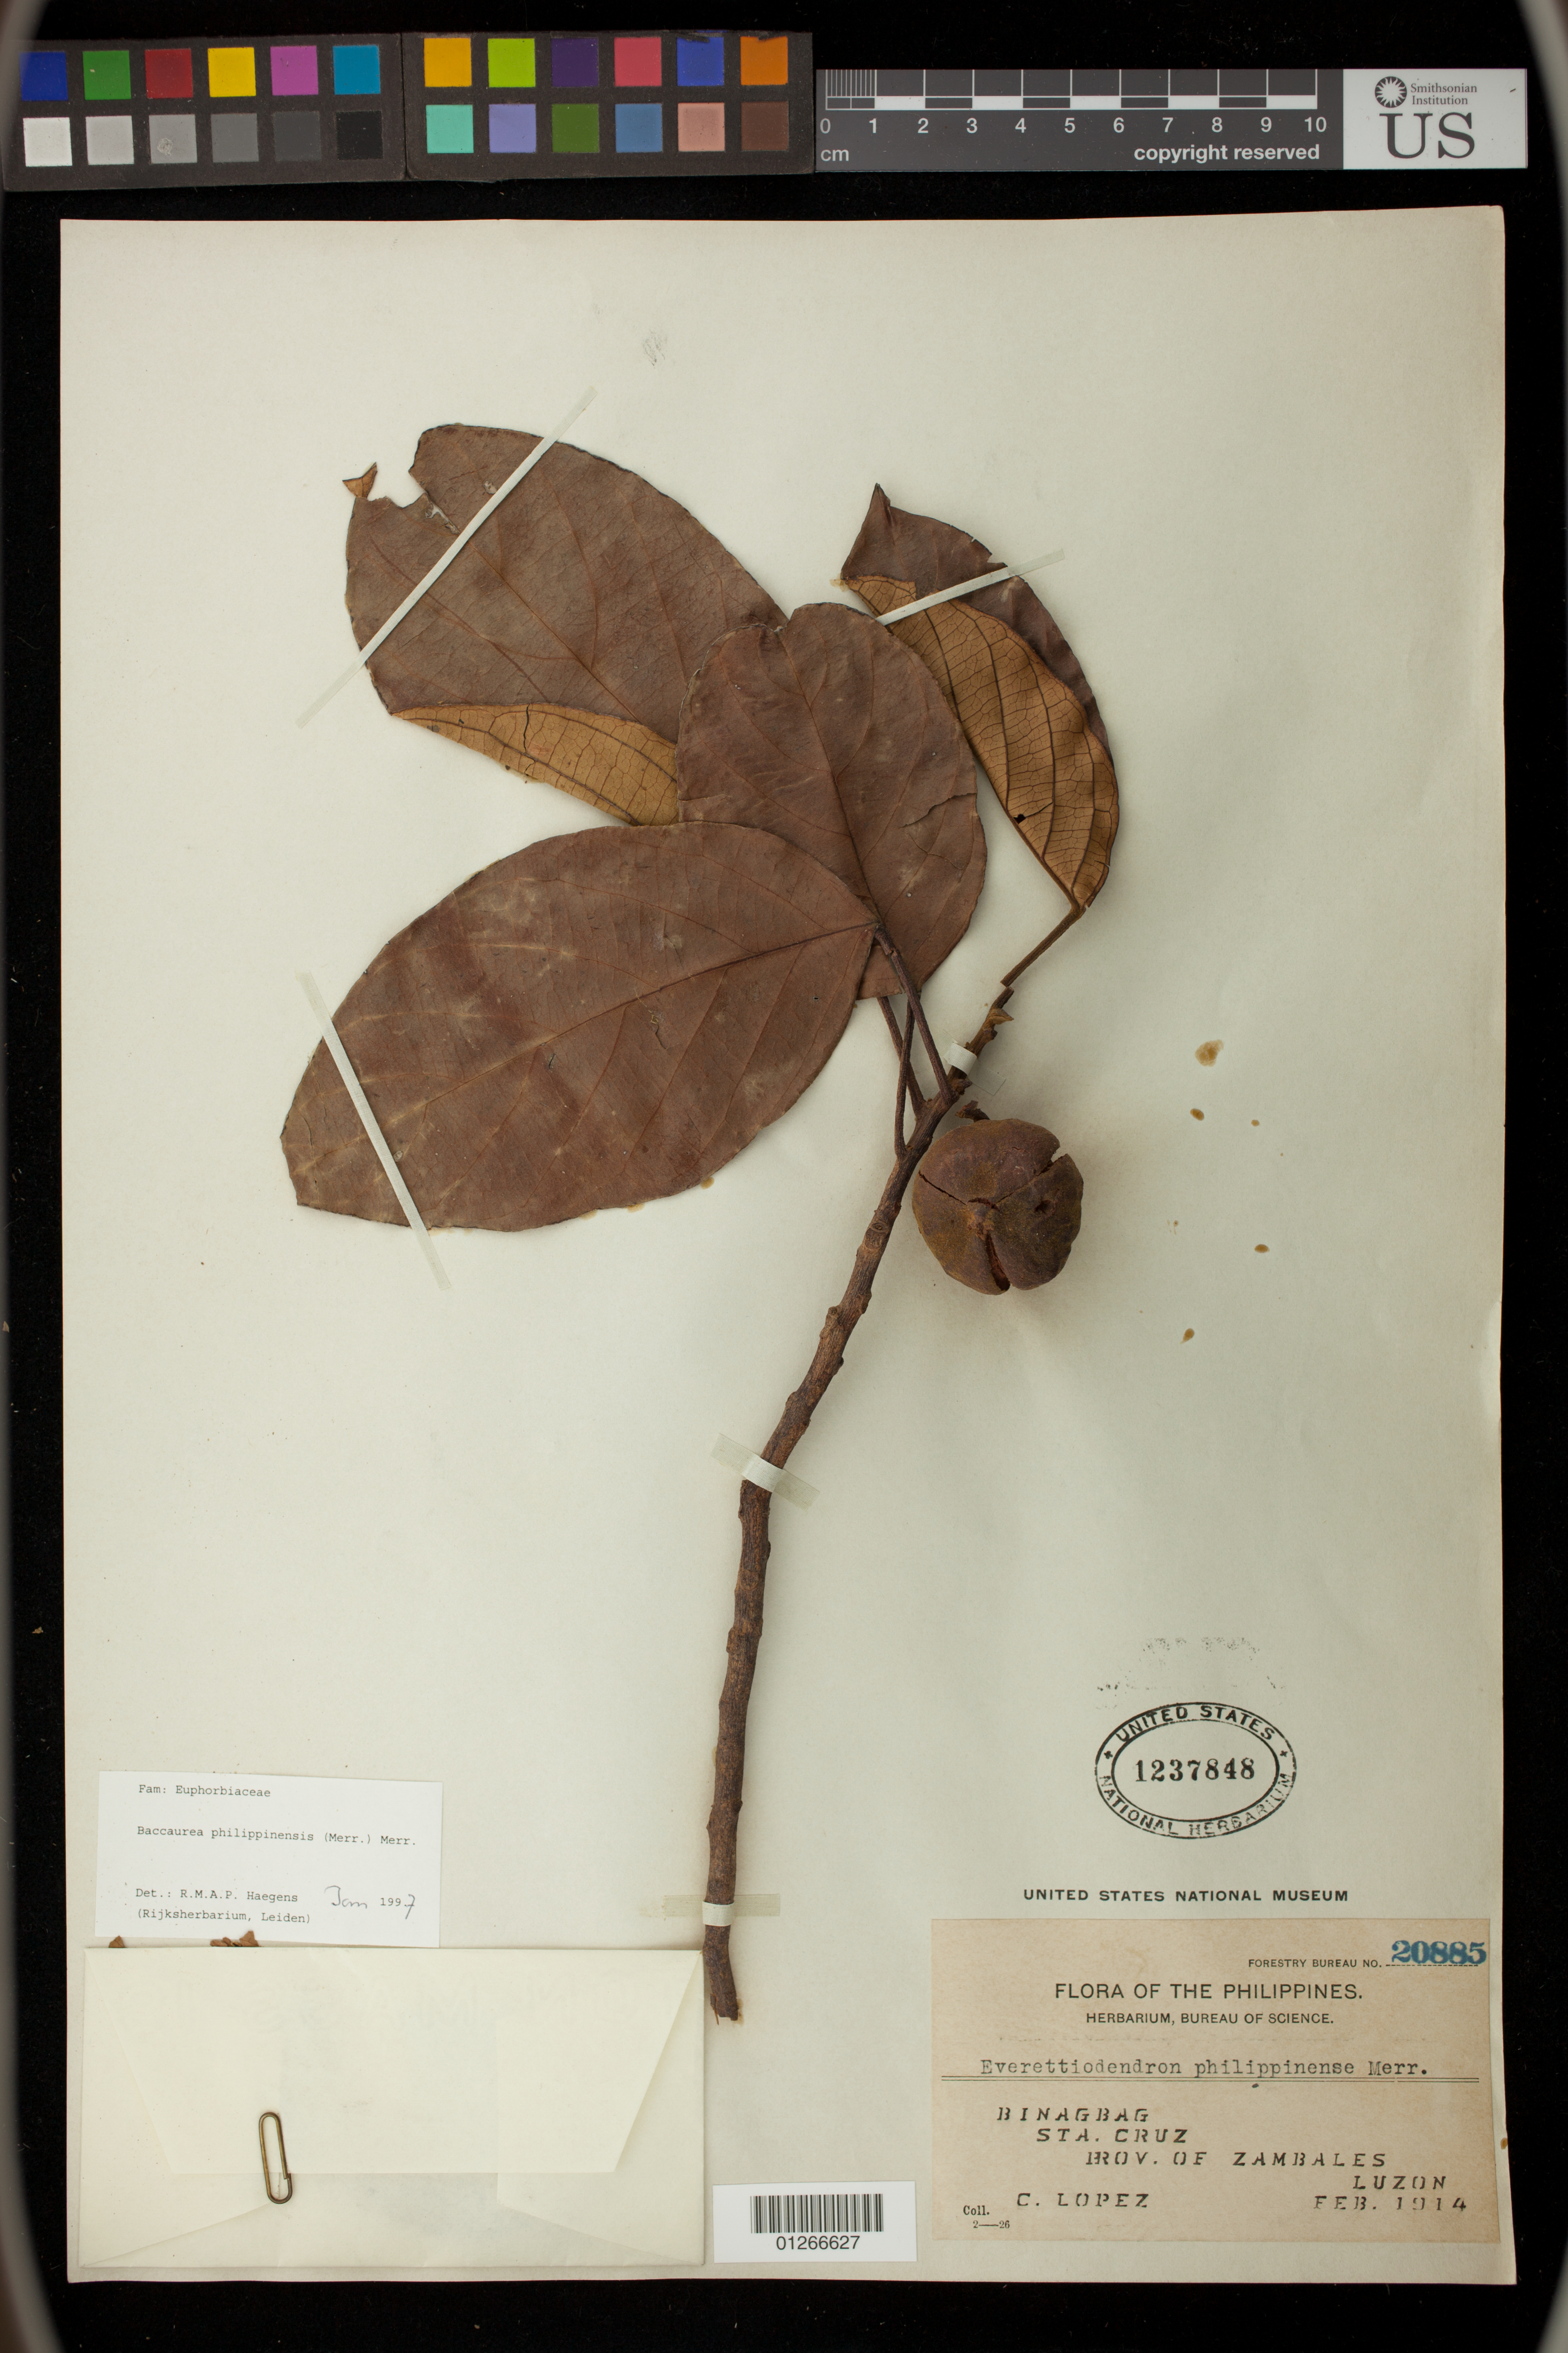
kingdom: Plantae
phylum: Tracheophyta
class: Magnoliopsida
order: Malpighiales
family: Phyllanthaceae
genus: Baccaurea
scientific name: Baccaurea philippinensis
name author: (Merr.) Merr.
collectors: C. Lopez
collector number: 20885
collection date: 1914-02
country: Philippines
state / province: Central Visayas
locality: Binabag, Sta. Cruz, Prov. of Zambales, Luzon